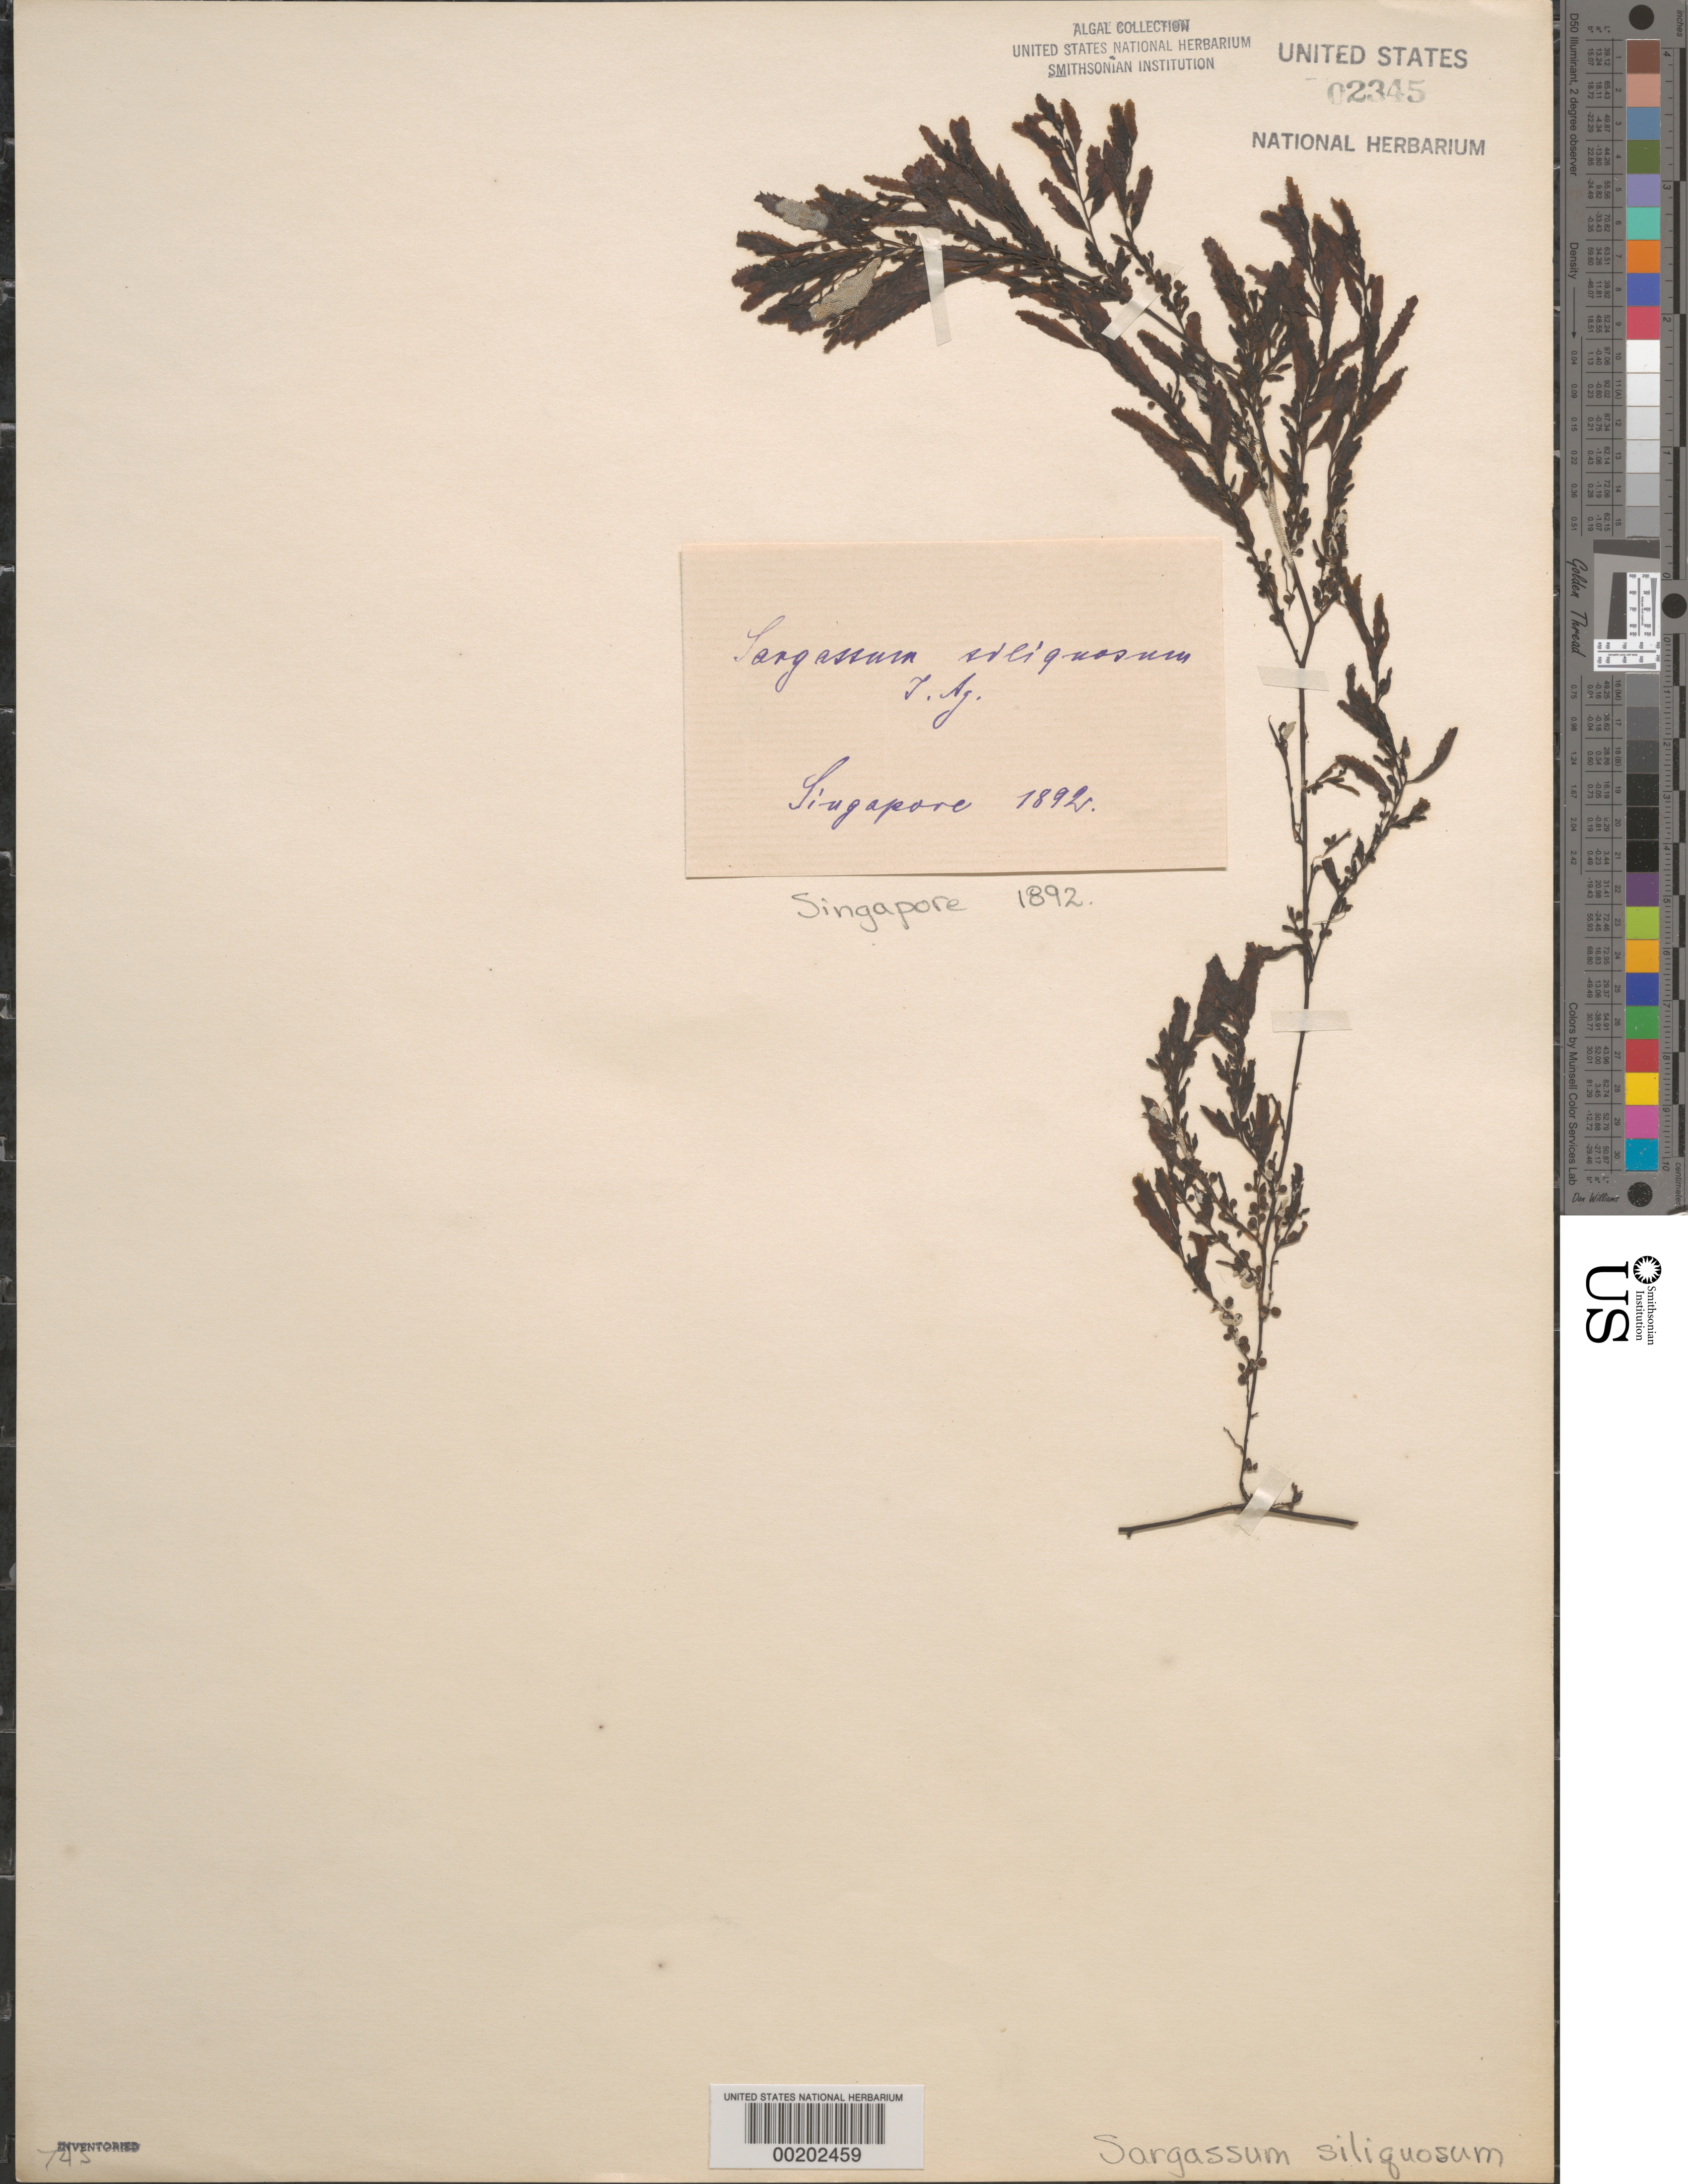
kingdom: Chromista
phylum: Ochrophyta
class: Phaeophyceae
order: Fucales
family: Sargassaceae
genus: Sargassum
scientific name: Sargassum siliquosum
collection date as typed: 1892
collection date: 1892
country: Singapore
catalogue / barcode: US 2345